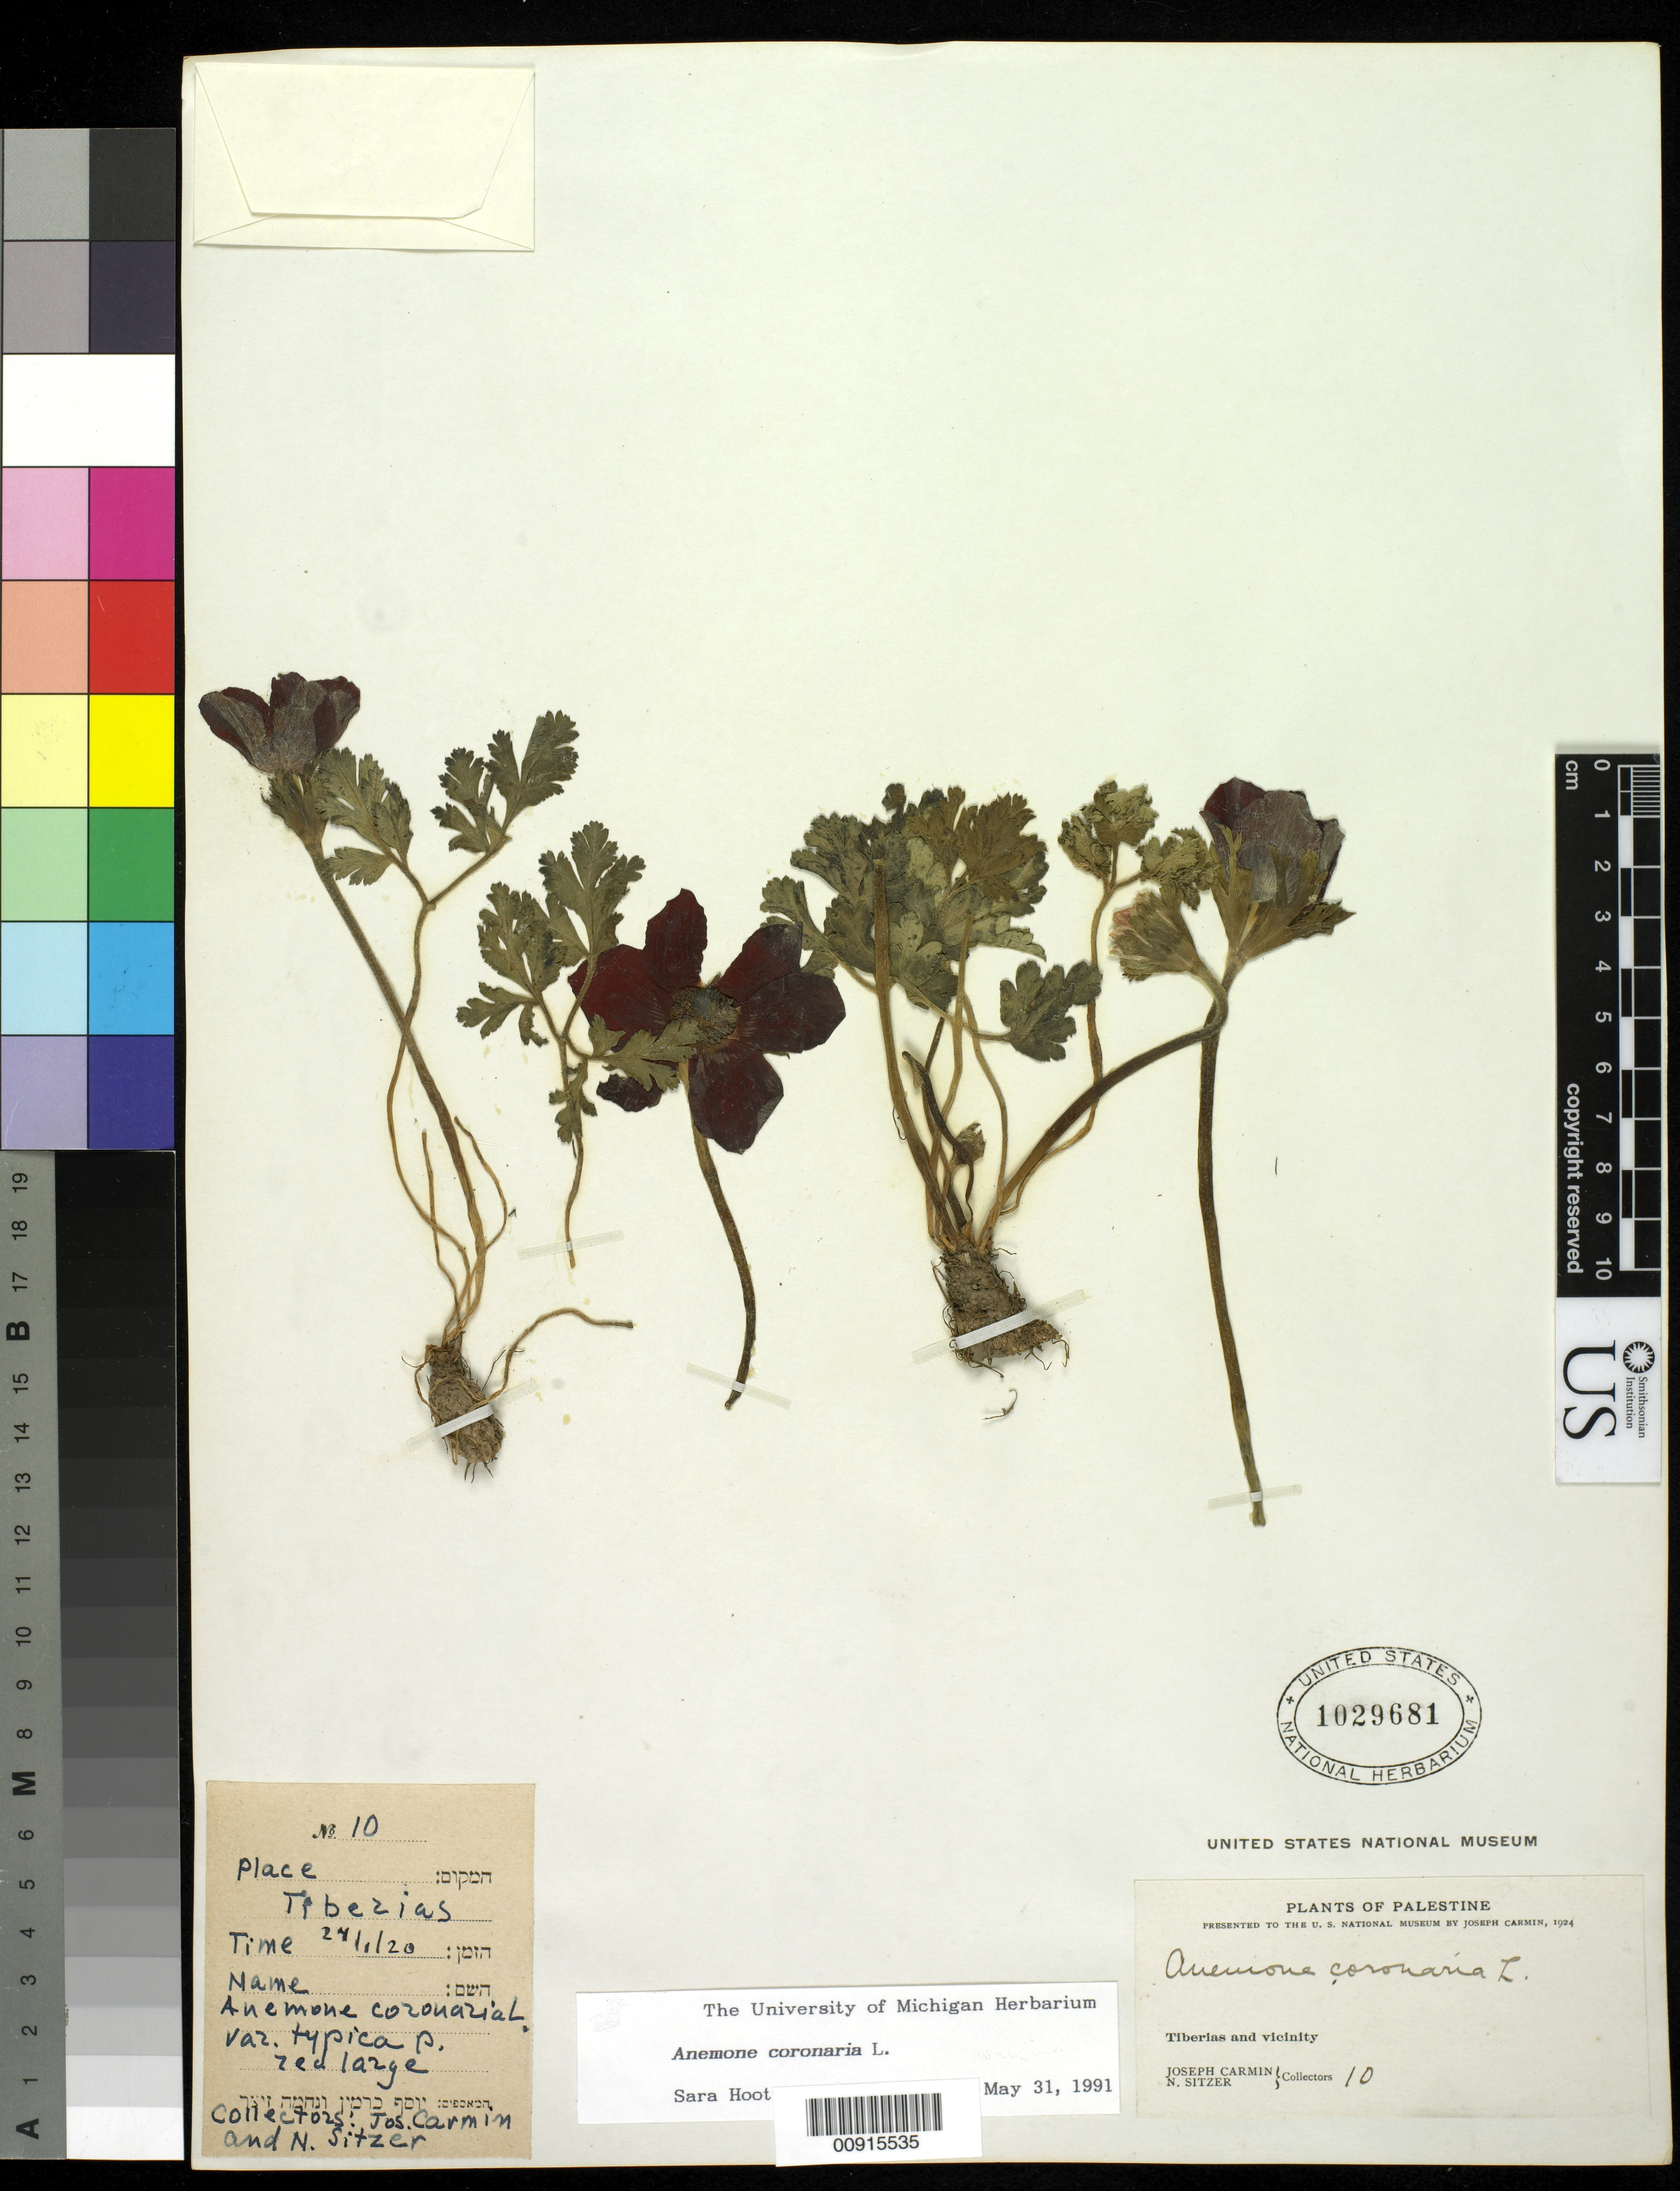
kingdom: Plantae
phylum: Tracheophyta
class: Magnoliopsida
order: Ranunculales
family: Ranunculaceae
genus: Anemone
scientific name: Anemone coronaria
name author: L.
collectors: J. Carmin & N. Sitzer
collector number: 10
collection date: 1920-01-24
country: Israel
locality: Tiberias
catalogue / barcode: US 1029681